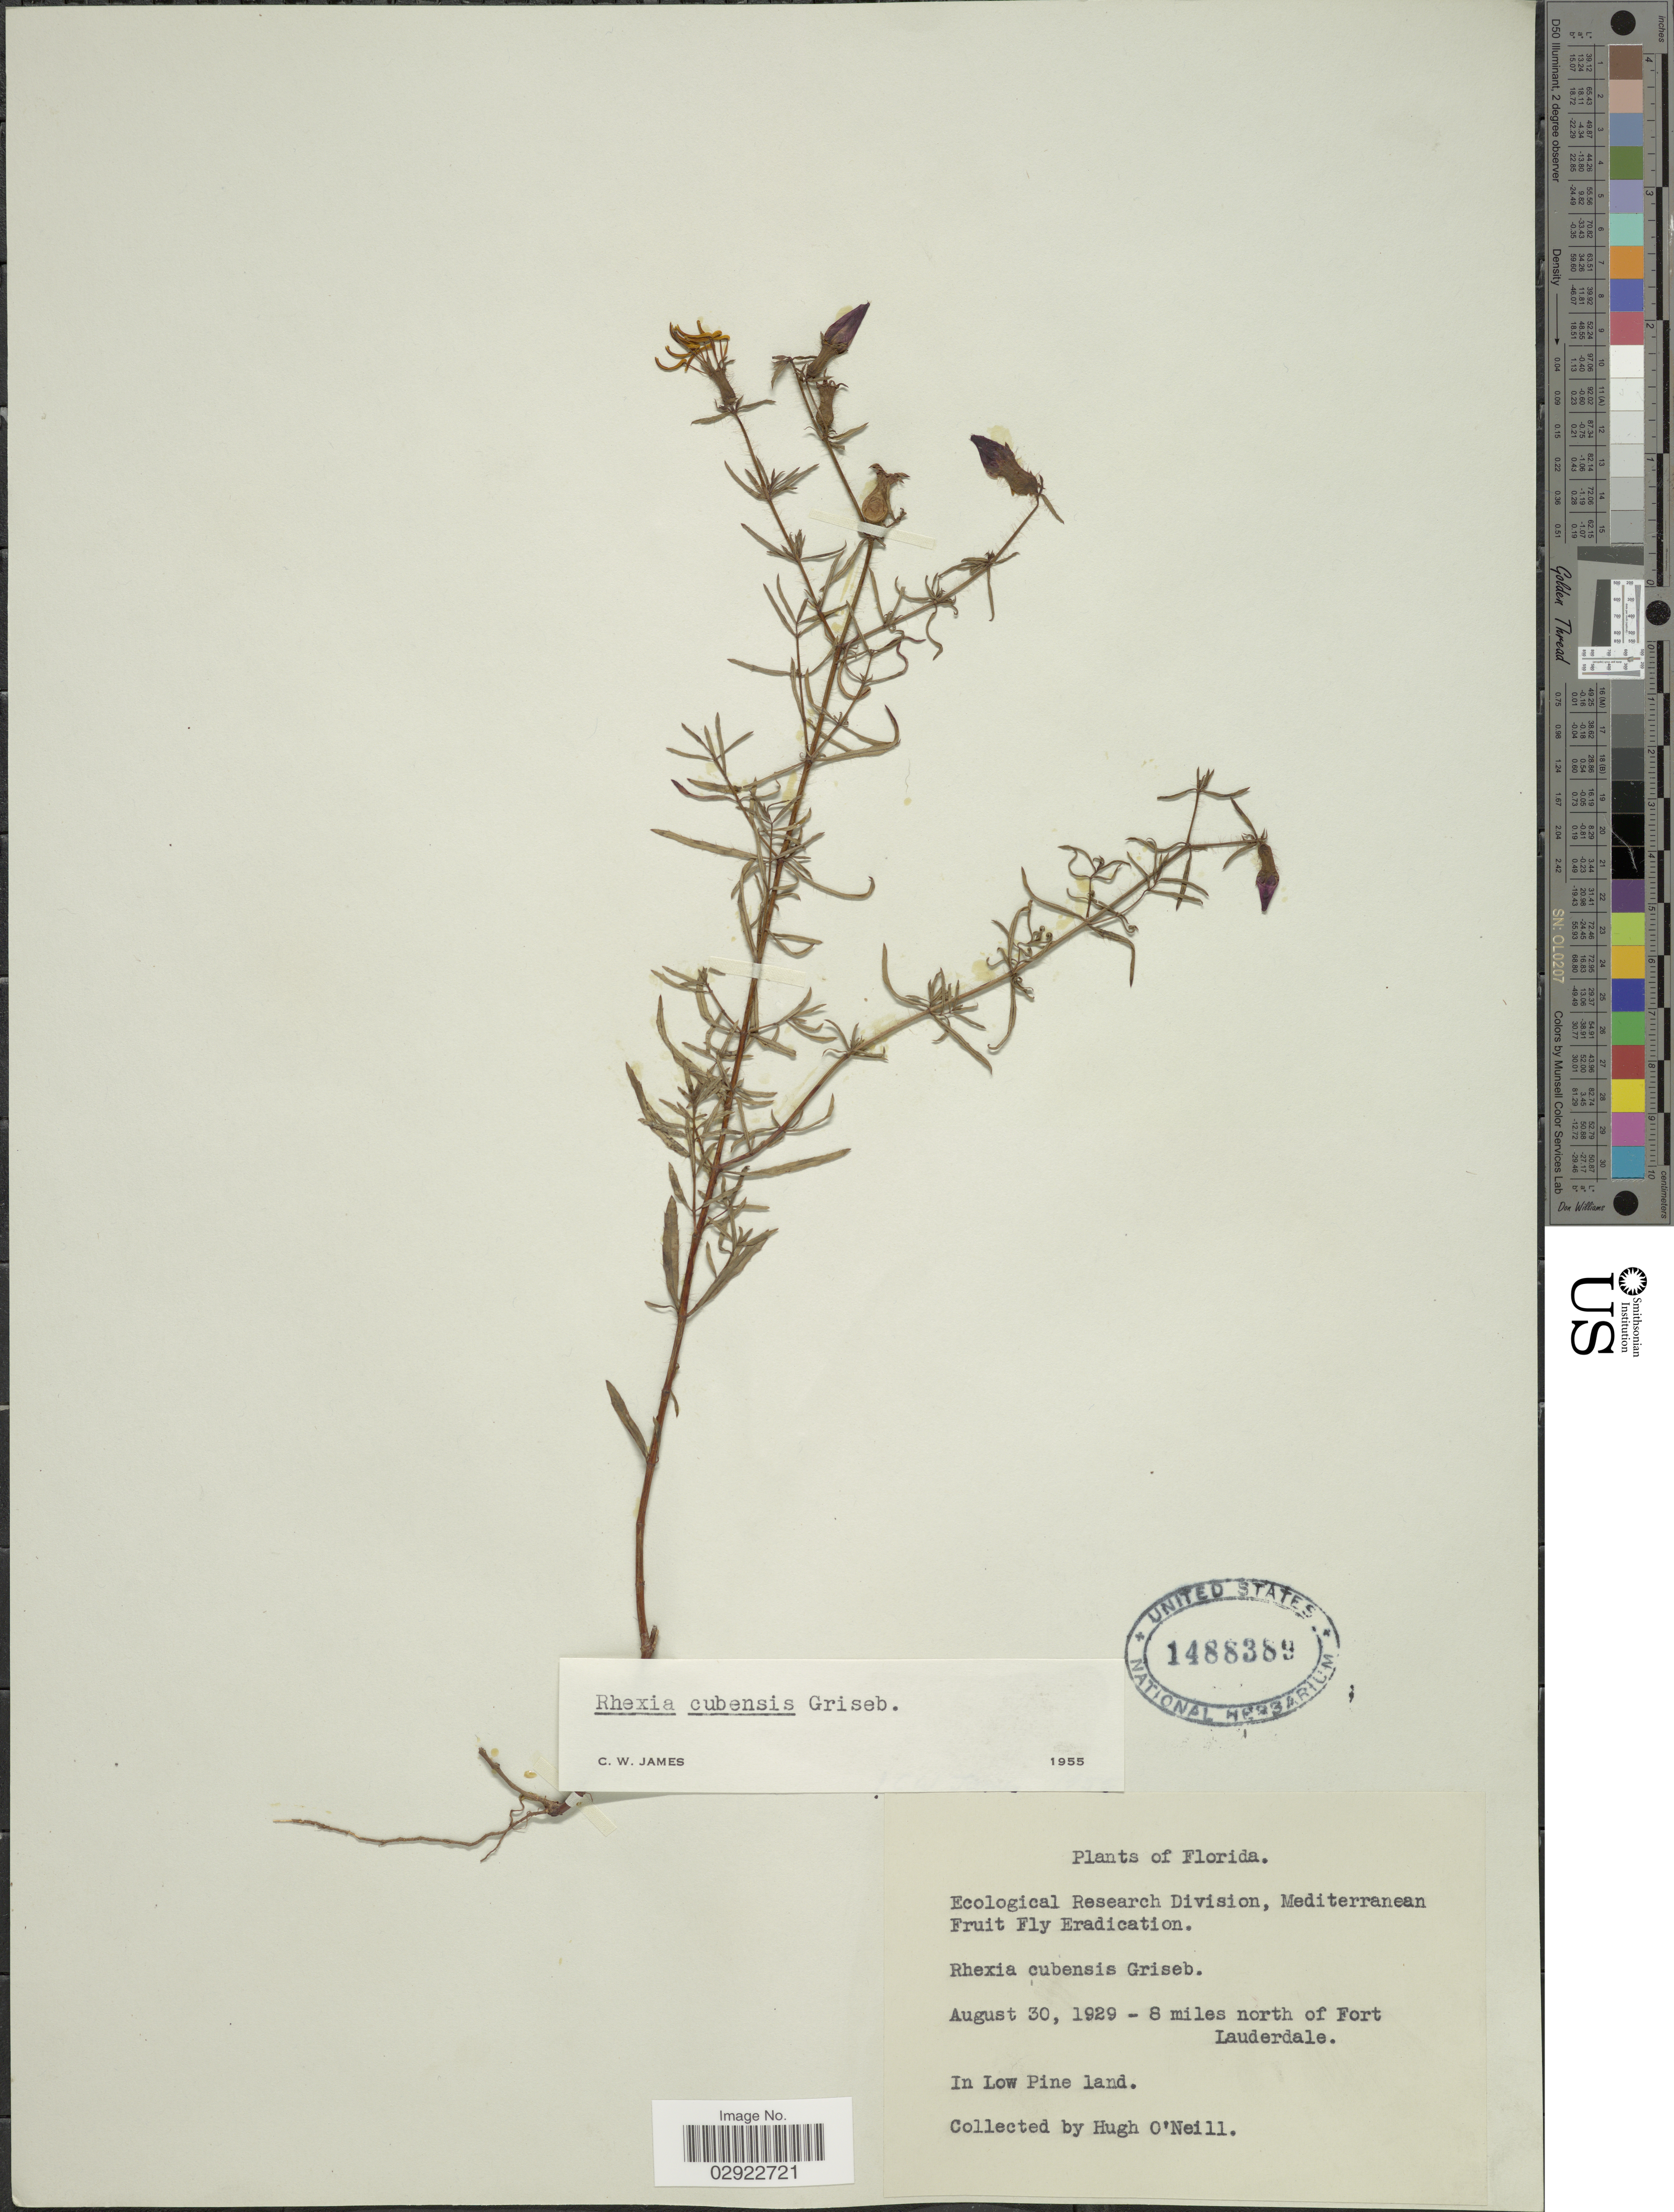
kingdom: Plantae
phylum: Tracheophyta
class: Magnoliopsida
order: Myrtales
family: Melastomataceae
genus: Rhexia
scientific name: Rhexia cubensis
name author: Griseb.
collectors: H. O'Neill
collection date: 1929-08-30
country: United States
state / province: Florida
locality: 8 miles north of Fort Lauderdale.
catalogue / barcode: US 1488389